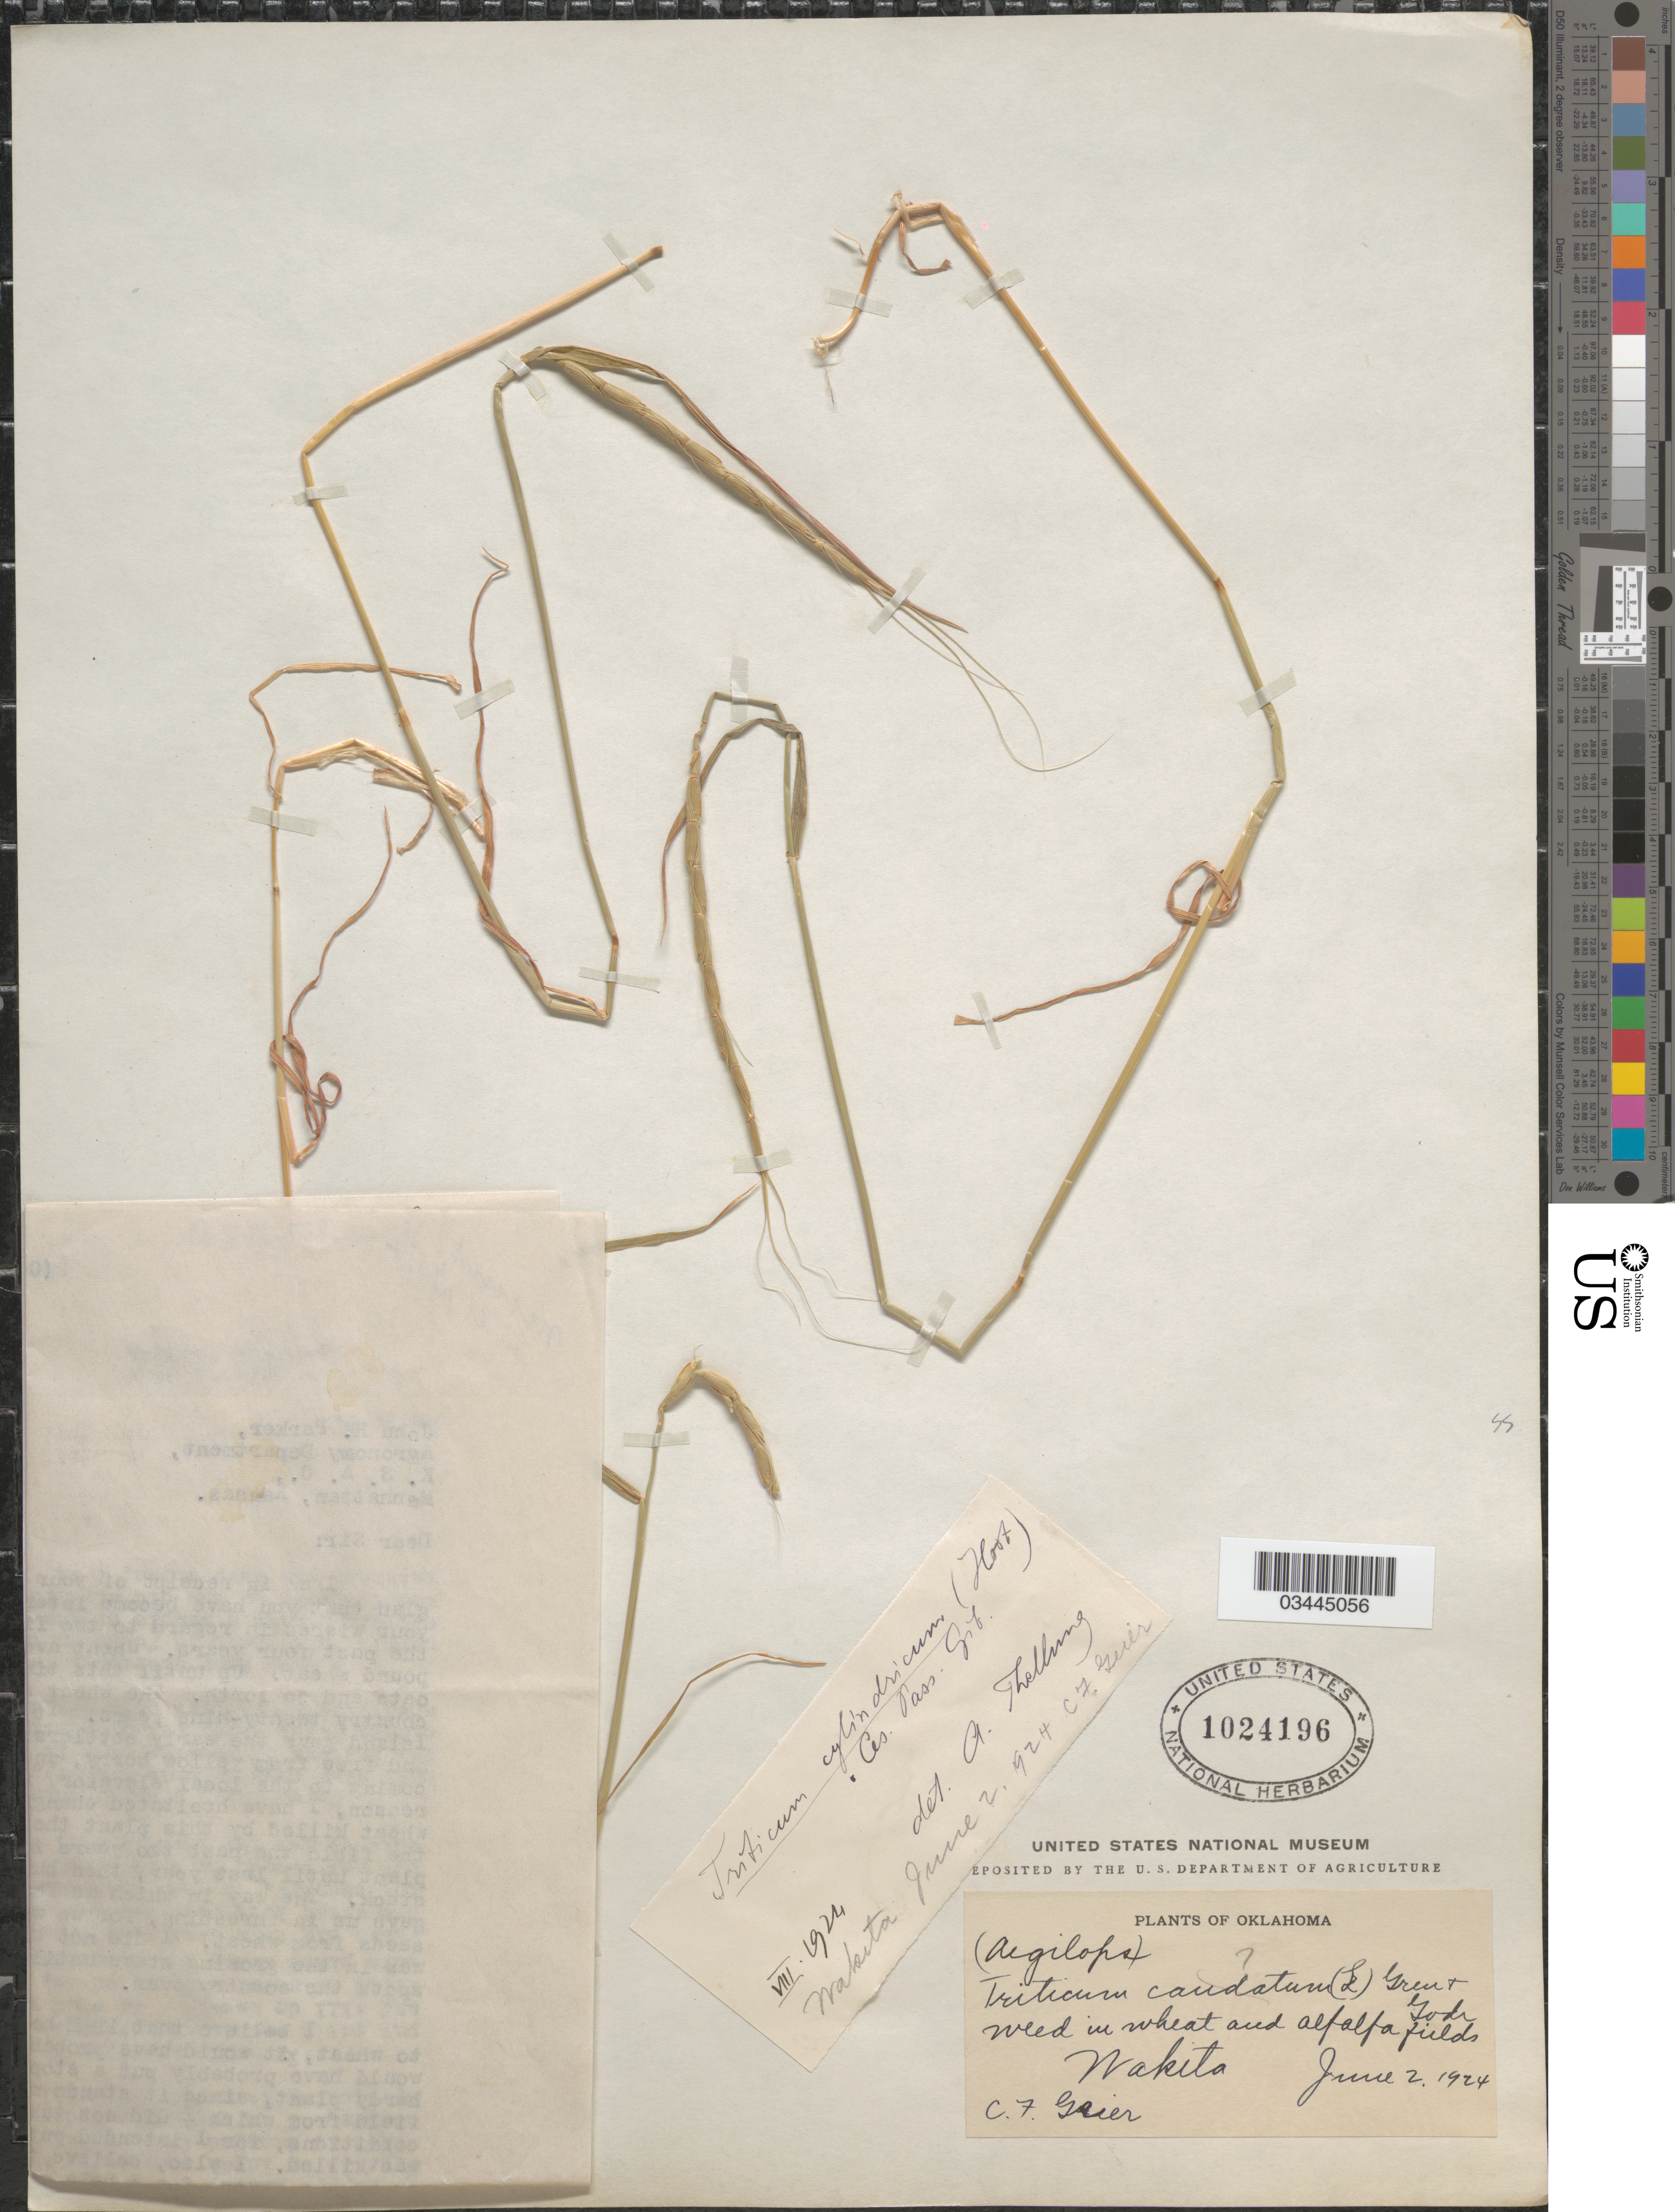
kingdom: Plantae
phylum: Tracheophyta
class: Liliopsida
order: Poales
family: Poaceae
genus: Aegilops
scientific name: Aegilops cylindrica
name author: Host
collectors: C. Gaier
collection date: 1924-06-02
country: United States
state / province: Oklahoma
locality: Weed in wheat and alfalfa fields Wakita.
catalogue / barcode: US 1024196